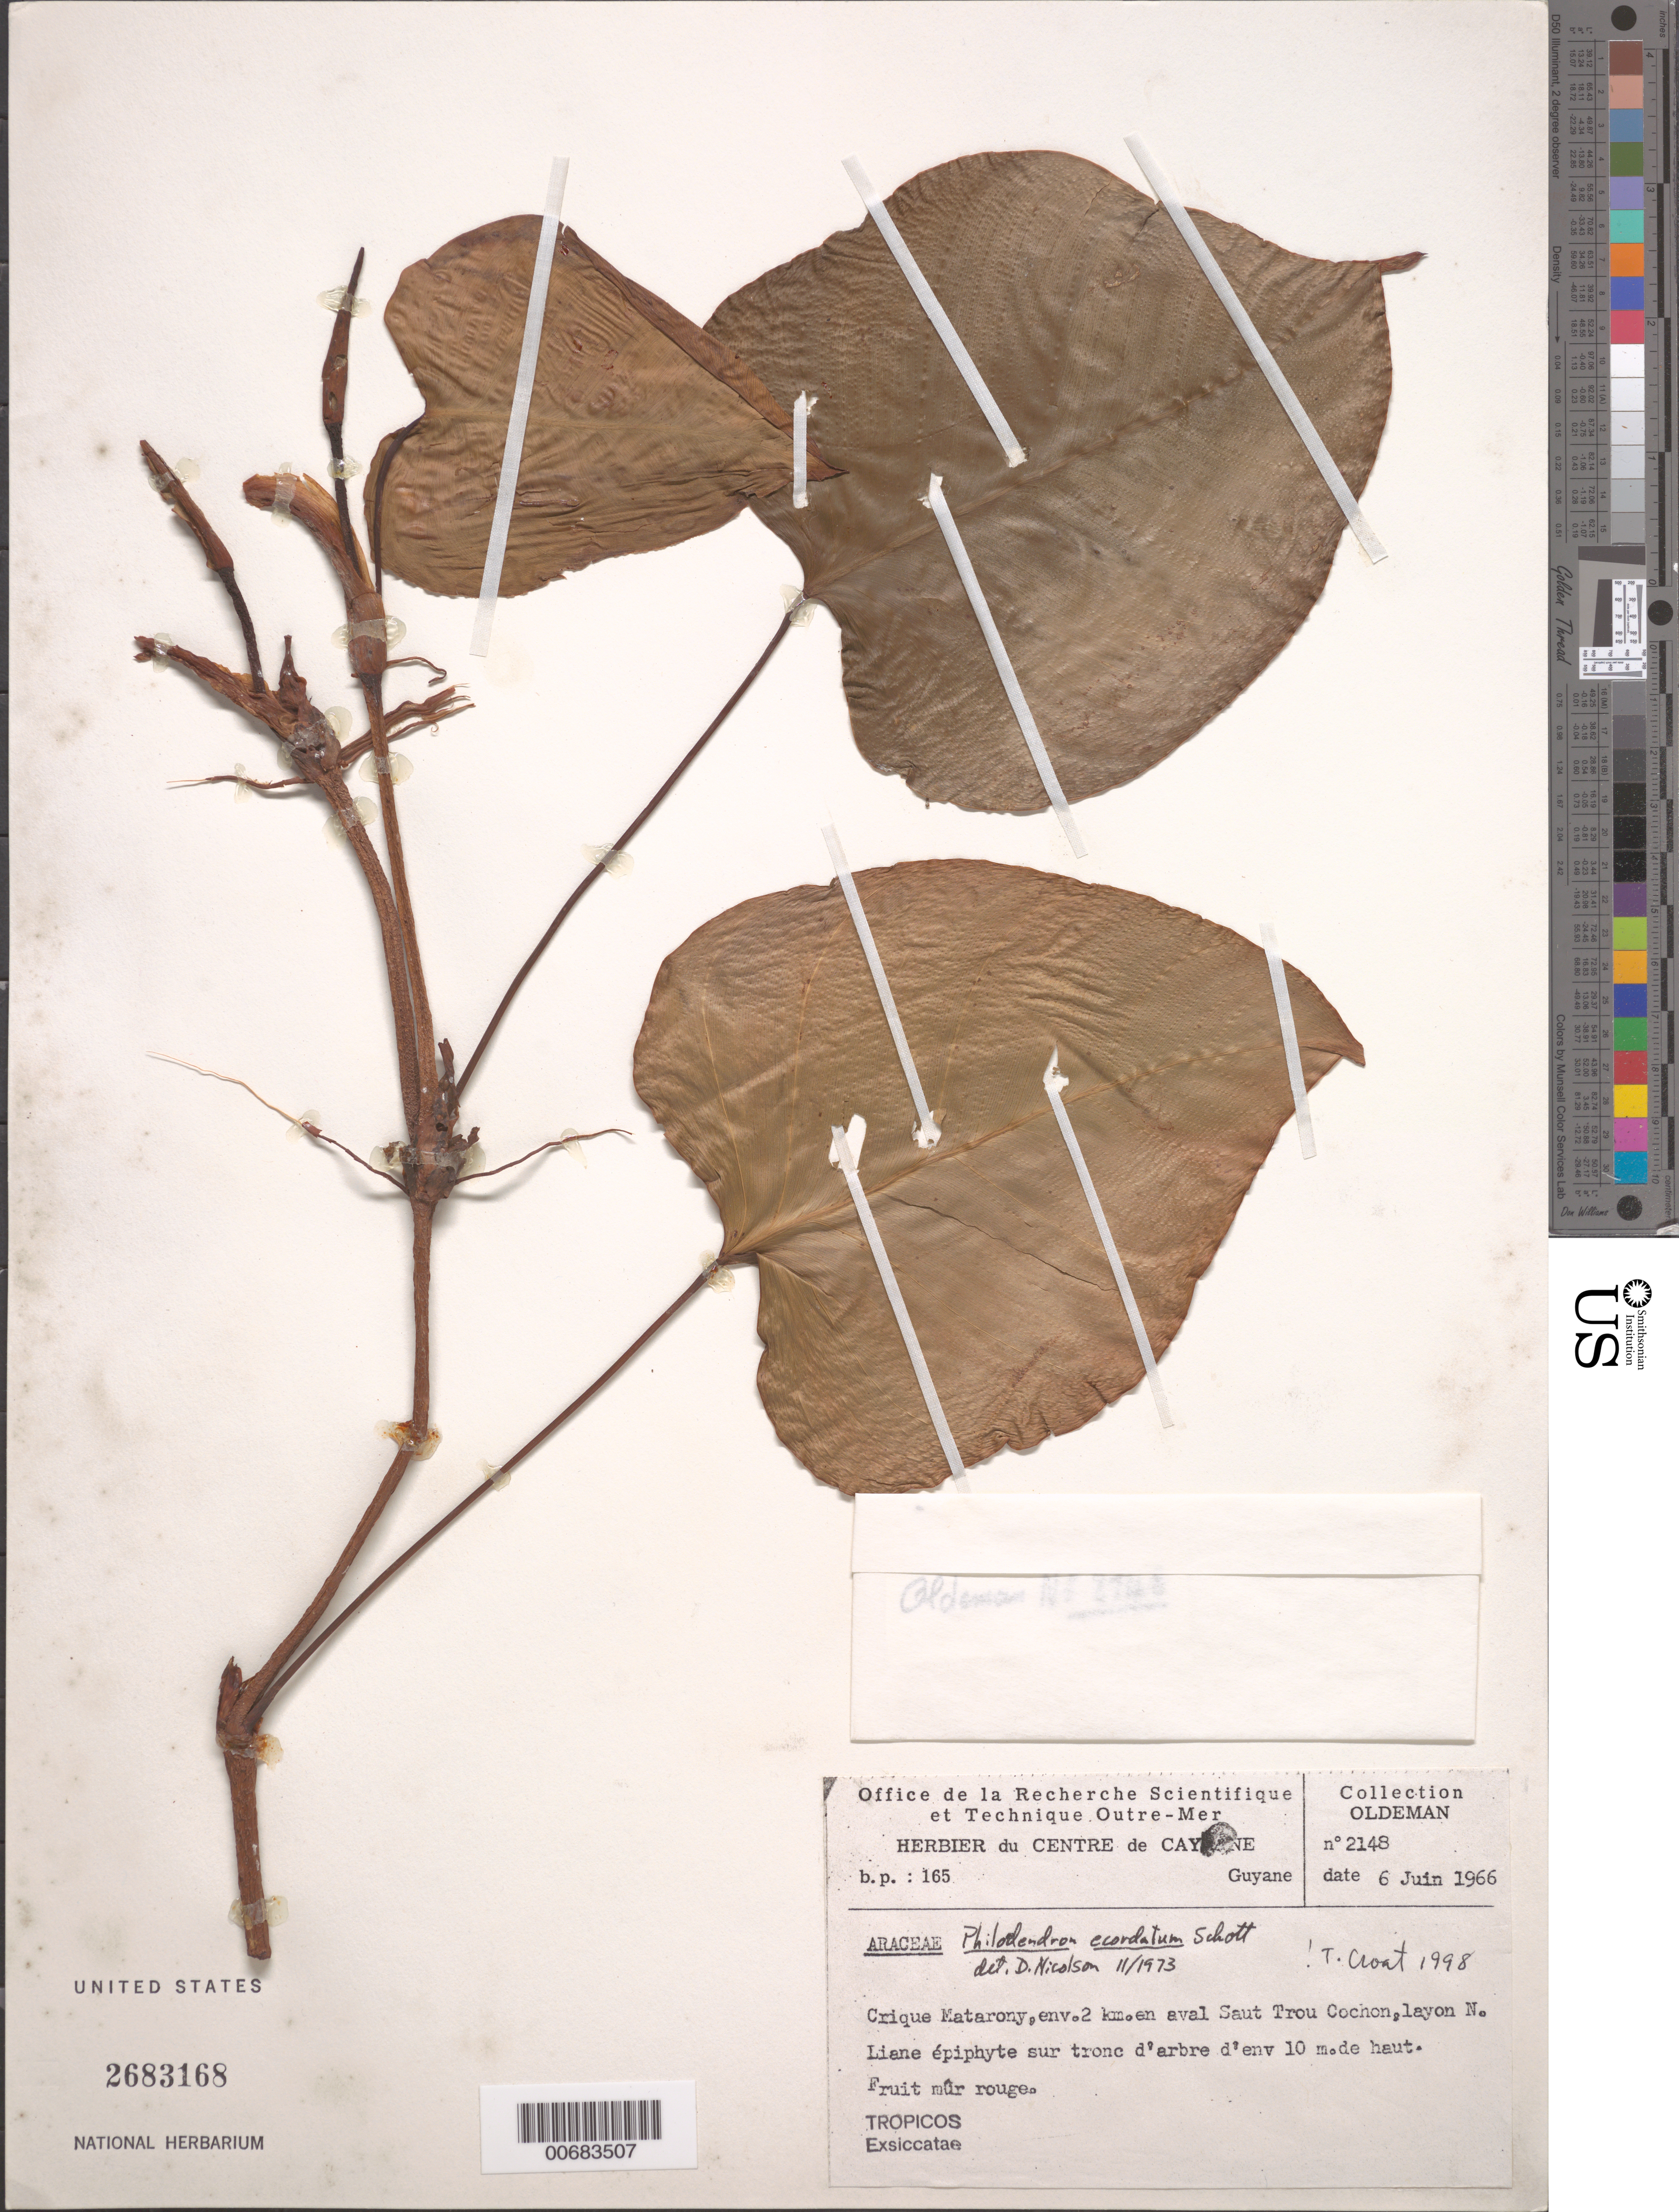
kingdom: Plantae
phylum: Tracheophyta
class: Liliopsida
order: Alismatales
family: Araceae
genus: Philodendron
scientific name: Philodendron ecordatum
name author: Schott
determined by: Croat, Thomas B., Missouri Botanical Garden (MO)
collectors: R. Oldeman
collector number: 2148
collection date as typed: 6-Jun-66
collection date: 1966-06-06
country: French Guiana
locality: Crique Matarony, en aval de Saut Trou Cochon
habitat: Service path N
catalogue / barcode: US 2683168